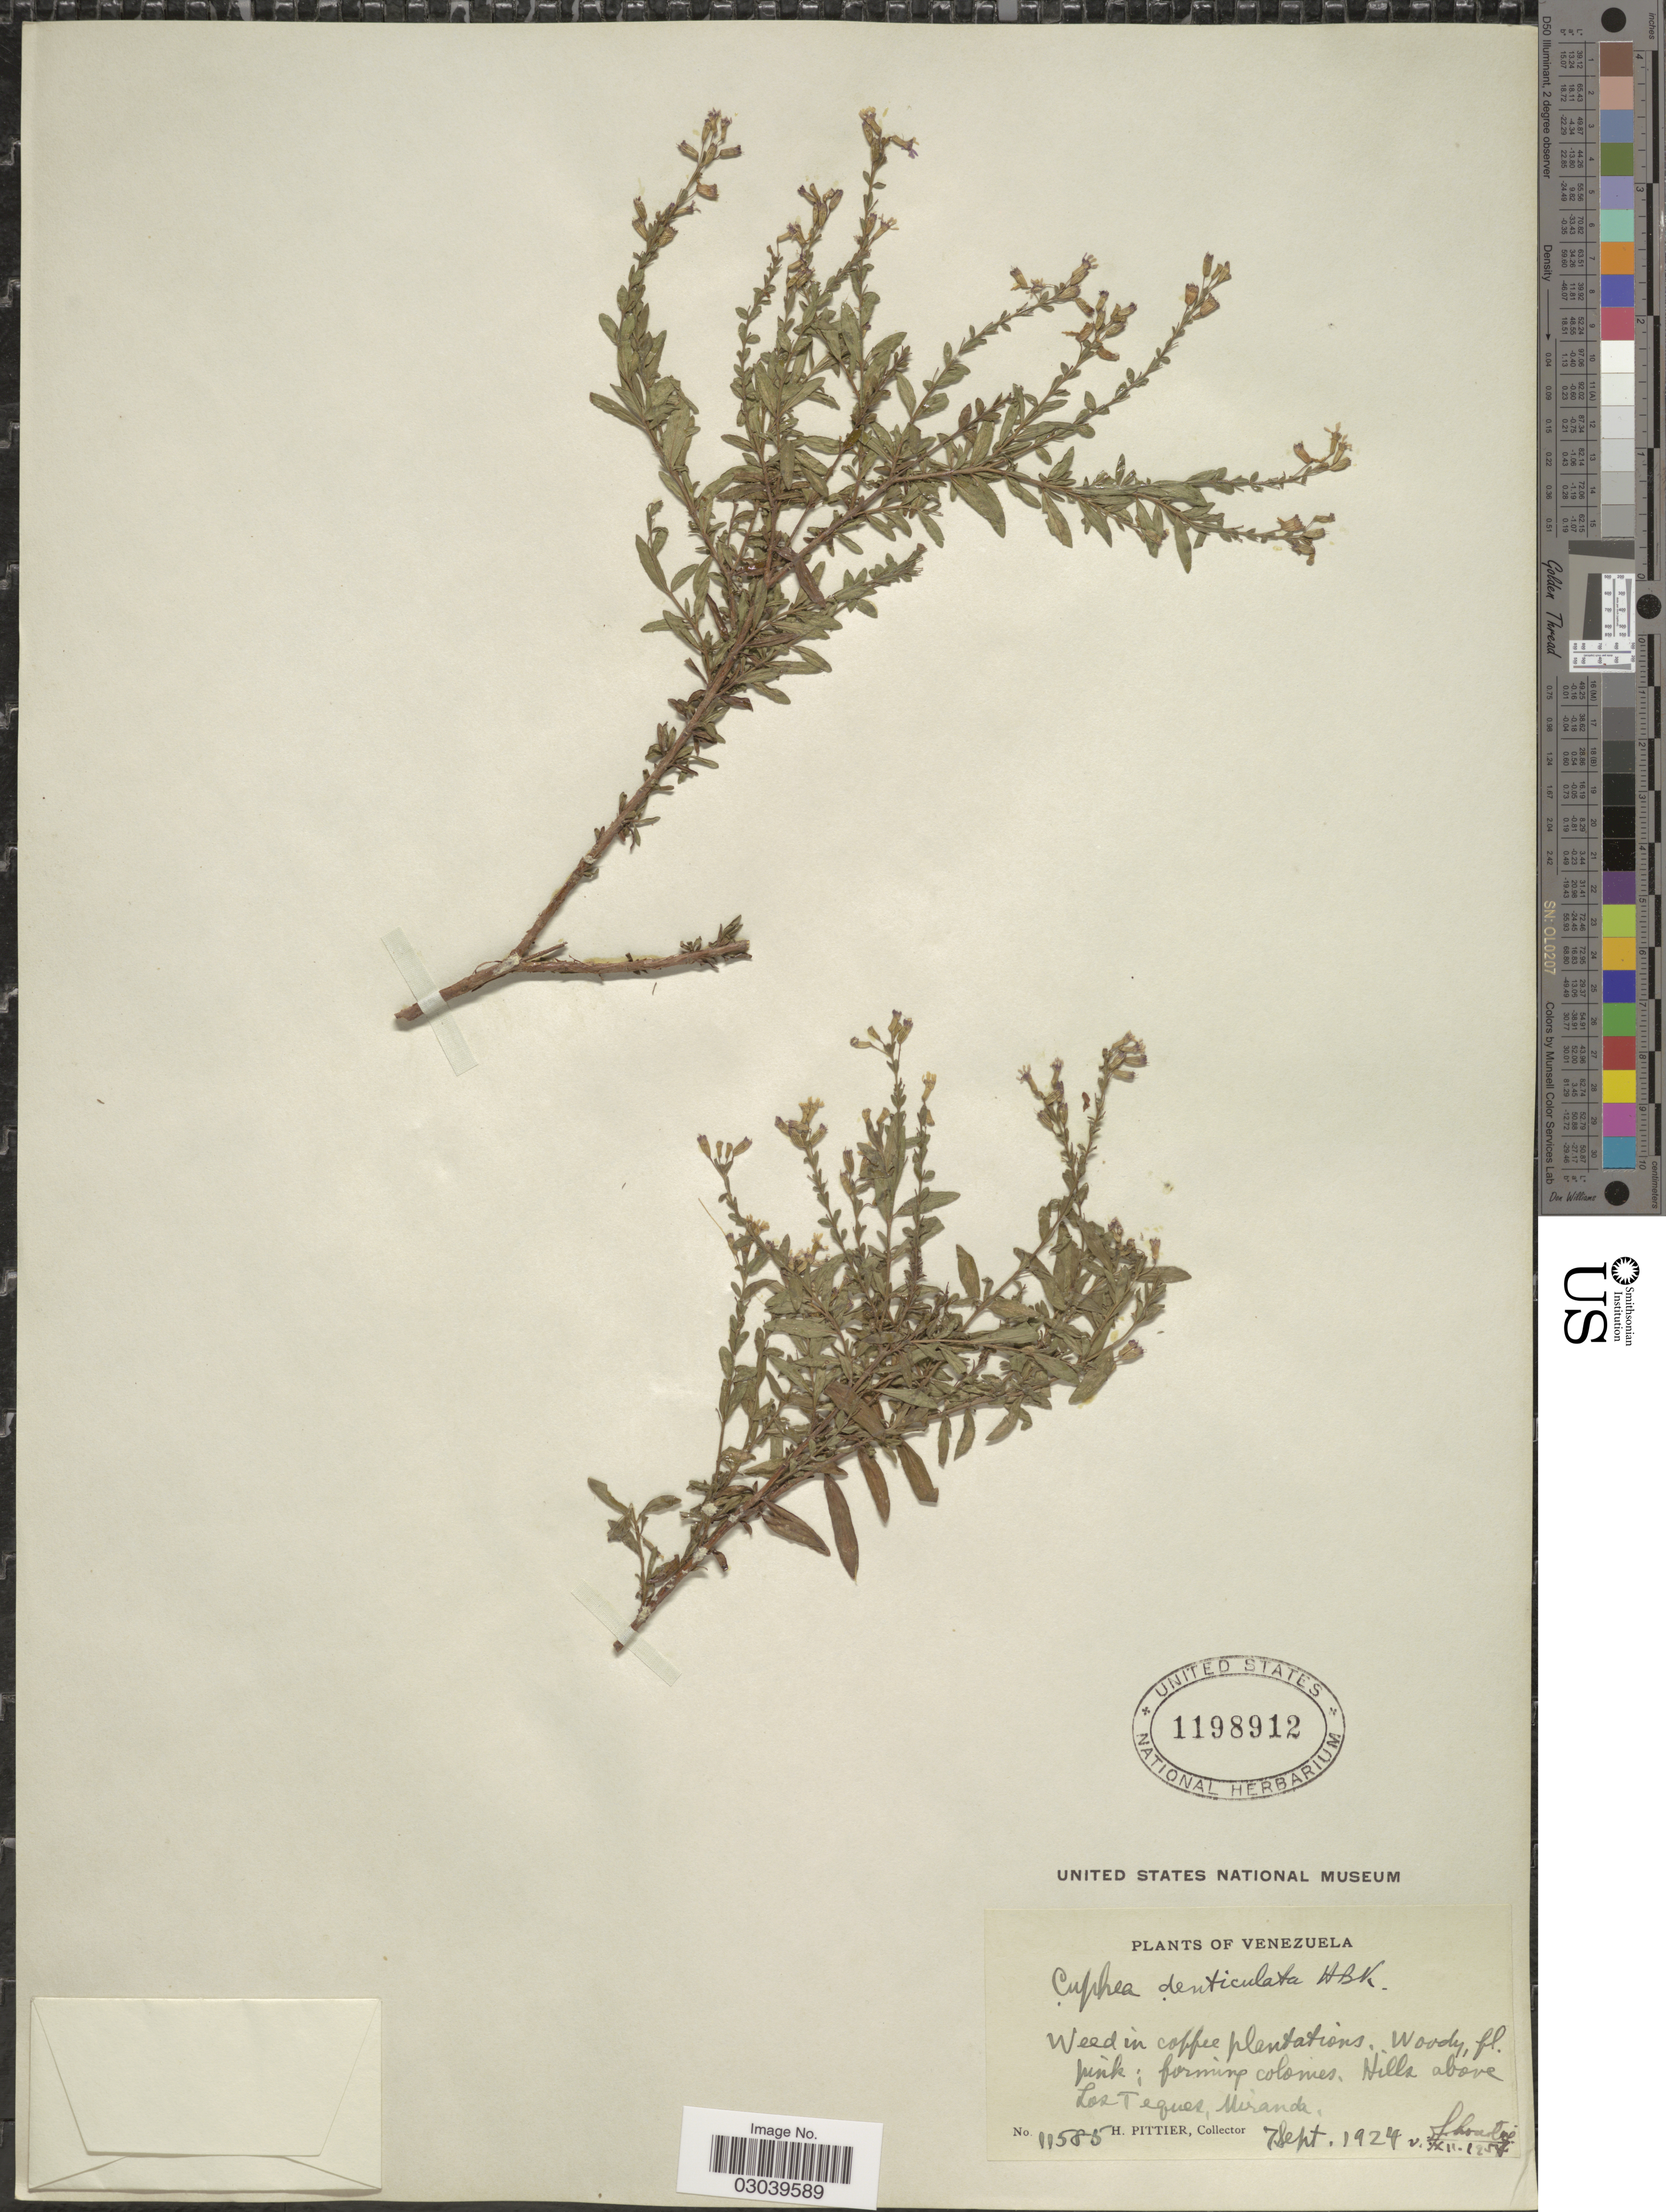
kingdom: Plantae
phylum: Tracheophyta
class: Magnoliopsida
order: Myrtales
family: Lythraceae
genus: Cuphea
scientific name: Cuphea denticulata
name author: Kunth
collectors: H. F. Pittier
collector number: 11585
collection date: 1924-09-07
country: Venezuela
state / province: Miranda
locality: Hills above Los Teques.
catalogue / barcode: US 1198912